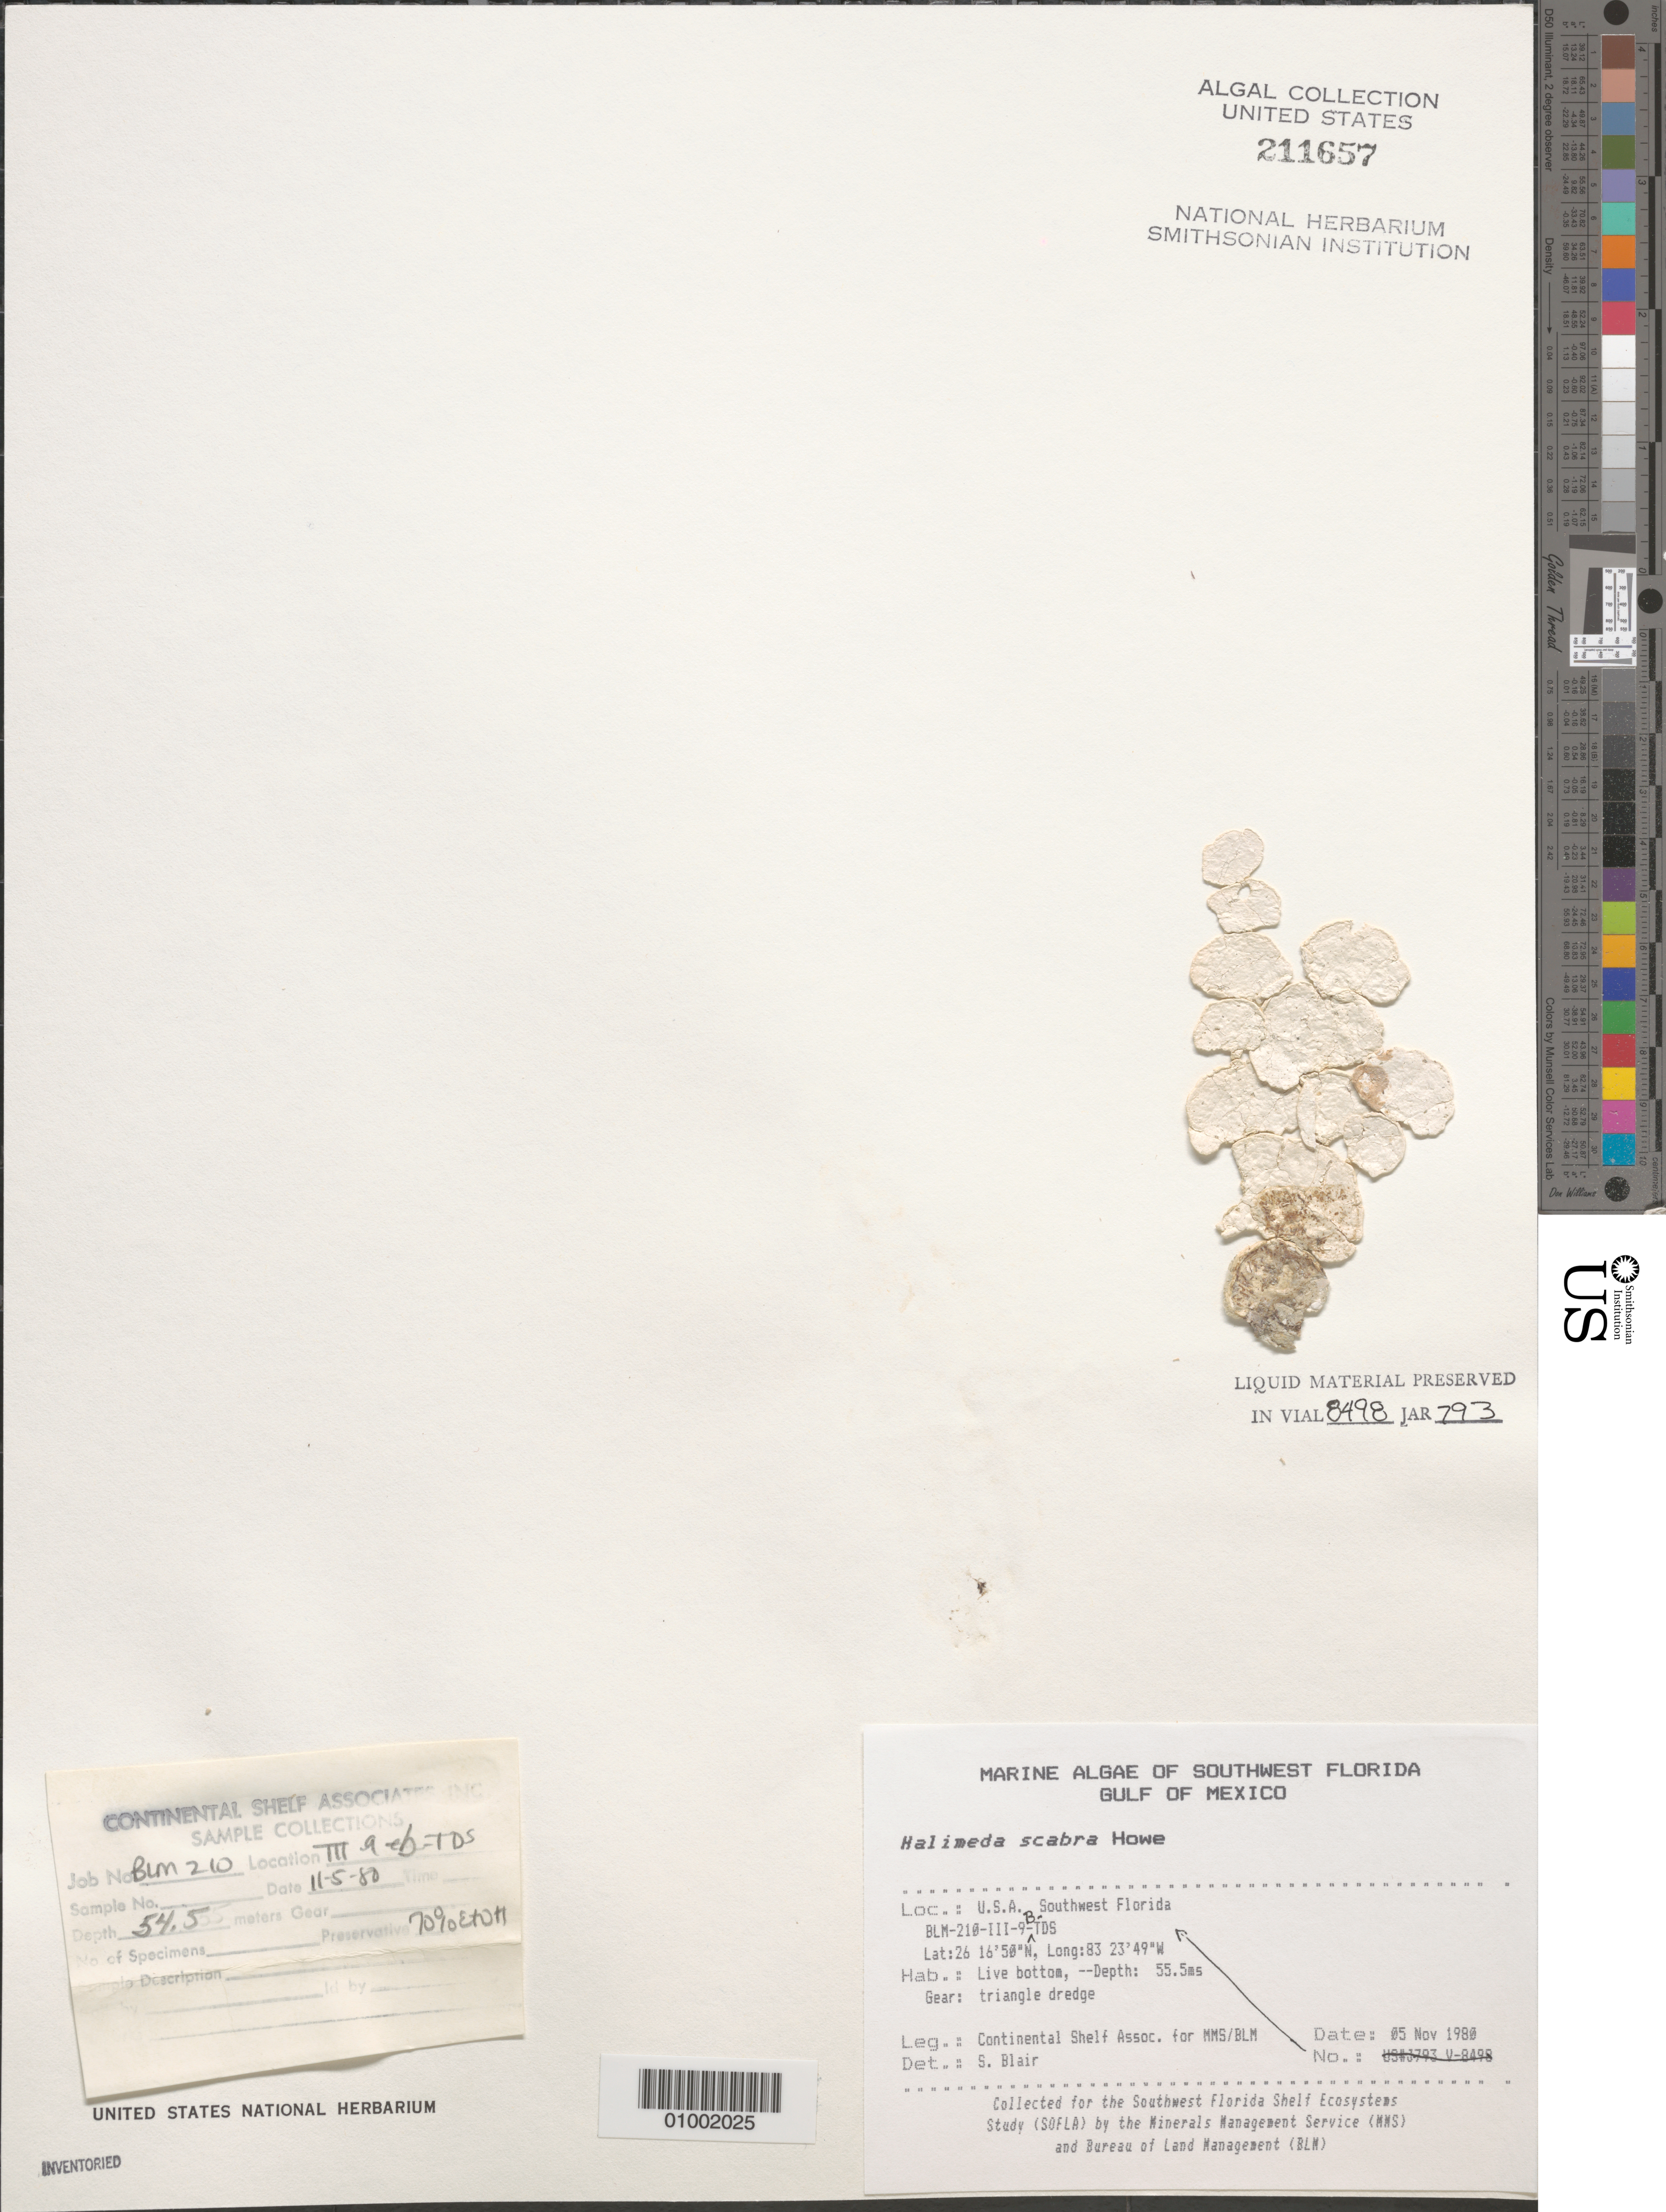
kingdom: Plantae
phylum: Chlorophyta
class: Ulvophyceae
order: Bryopsidales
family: Halimedaceae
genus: Halimeda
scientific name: Halimeda scabra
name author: M. Howe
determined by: Blair, S. M.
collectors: Continental Shelf Associates for the MMS/BLM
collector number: BLM-210-III-9-B-TDS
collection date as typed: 05 Nov 1980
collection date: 1980-11-05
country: United States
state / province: Florida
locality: Gulf of Mexico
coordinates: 26 16'50"N, 83 23'49"W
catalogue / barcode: US 211657